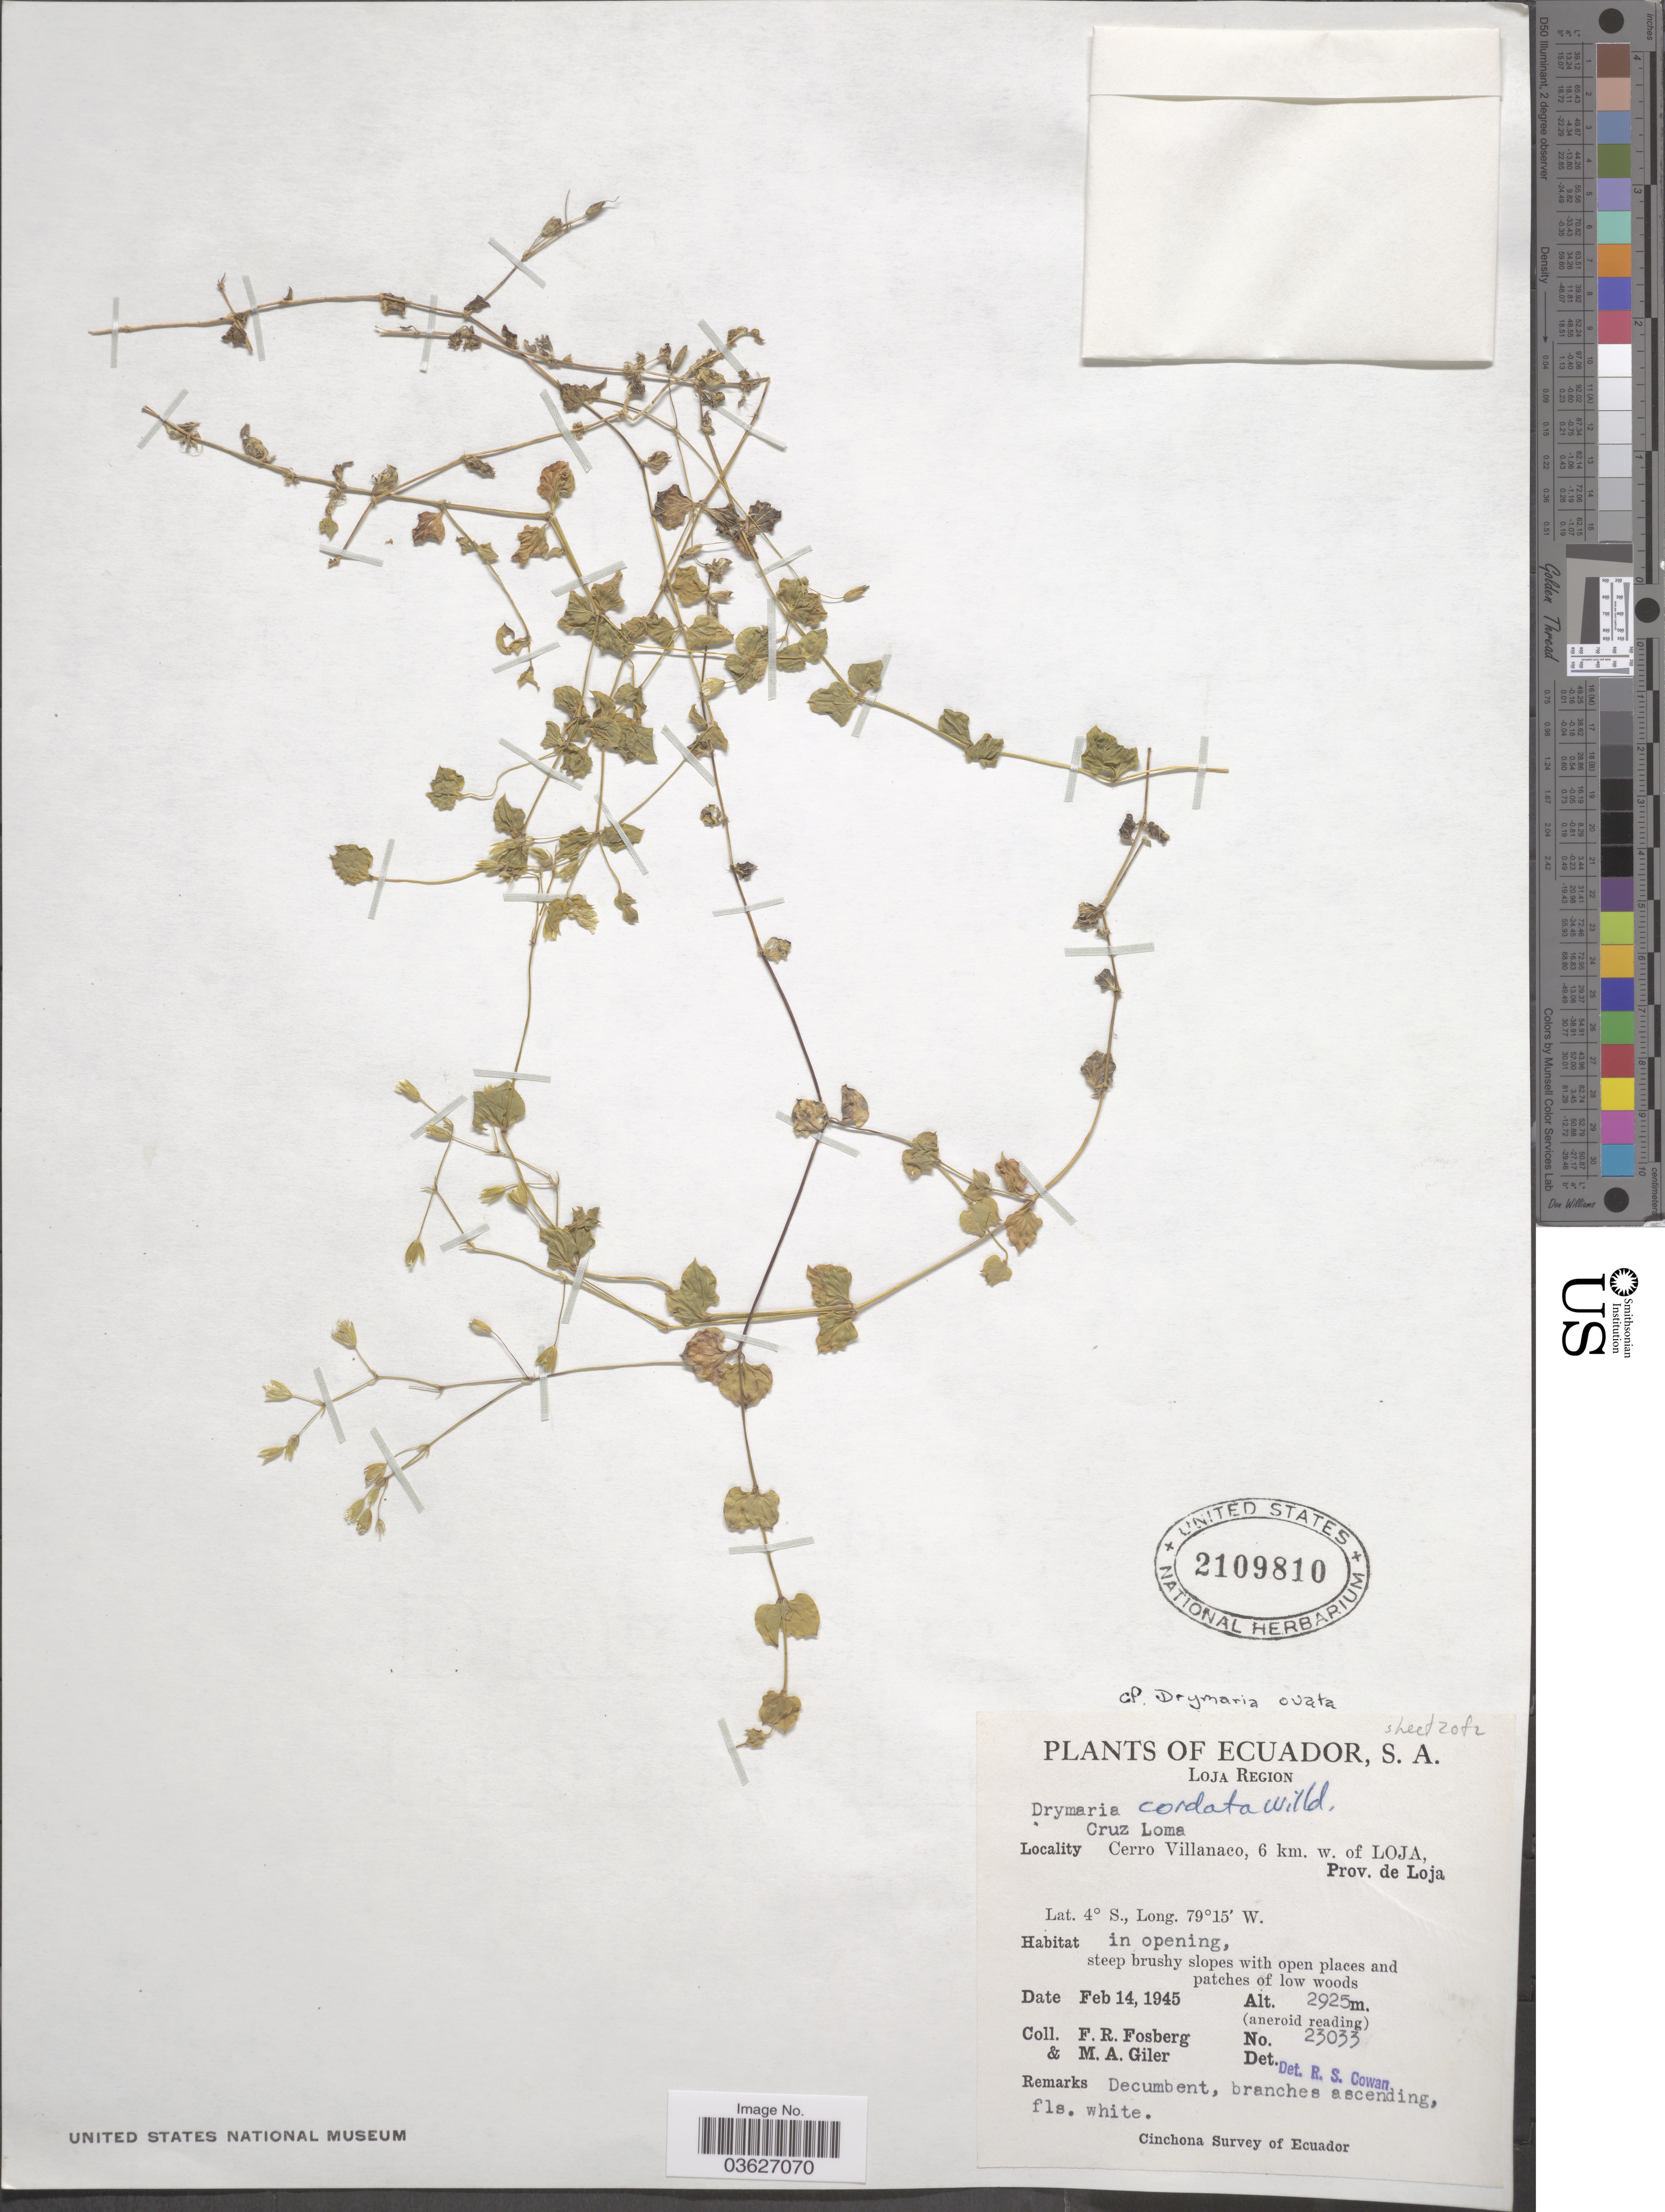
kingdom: Plantae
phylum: Tracheophyta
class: Magnoliopsida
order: Caryophyllales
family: Caryophyllaceae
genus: Drymaria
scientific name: Drymaria ovata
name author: Humb. & Bonpl. ex Schult.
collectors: F. R. Fosberg & M. Giler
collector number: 23033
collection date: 1945-02-14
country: Ecuador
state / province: Loja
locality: Loja Region. Cruz Loma. Cerro Villanaco, 6 km. w. of Loja.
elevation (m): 2925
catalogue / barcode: US 2109810